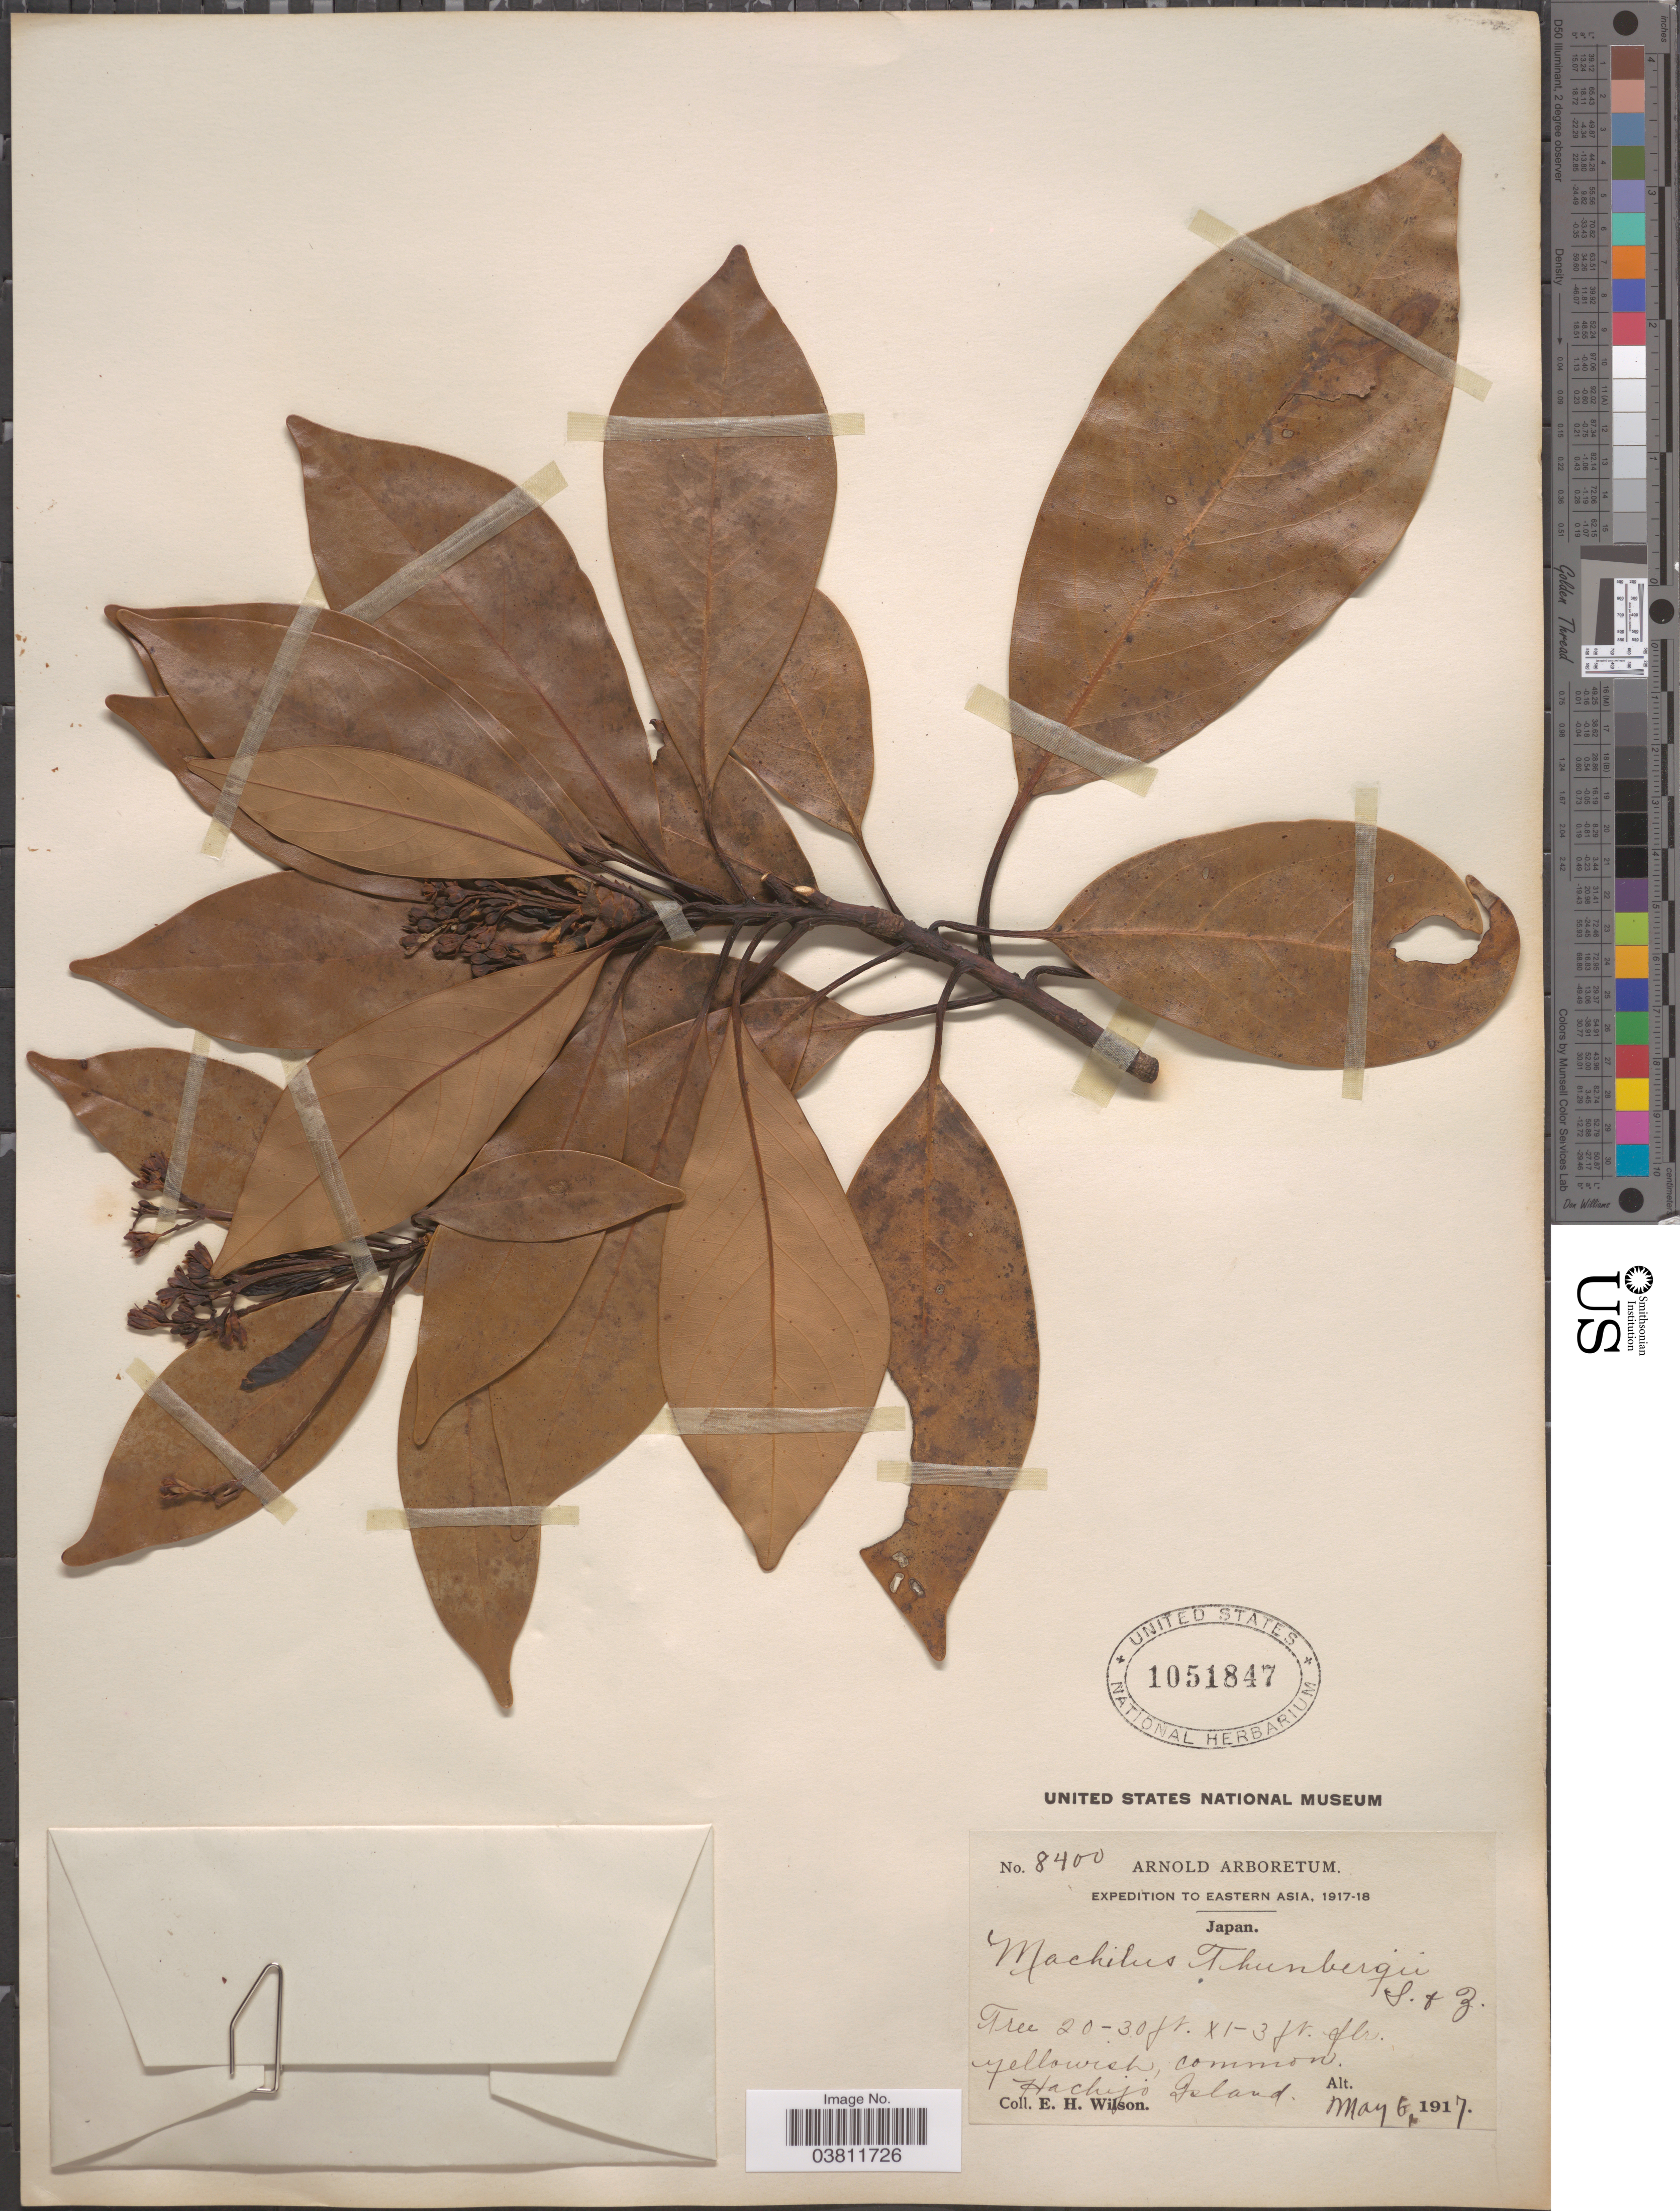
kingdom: Plantae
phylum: Tracheophyta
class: Magnoliopsida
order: Laurales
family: Lauraceae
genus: Machilus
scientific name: Machilus thunbergii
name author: Siebold & Zucc.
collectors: E. Wilson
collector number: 8400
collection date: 1917-05-06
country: Japan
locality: Eastern Asia. Hachijo Island.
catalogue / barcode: US 1051847